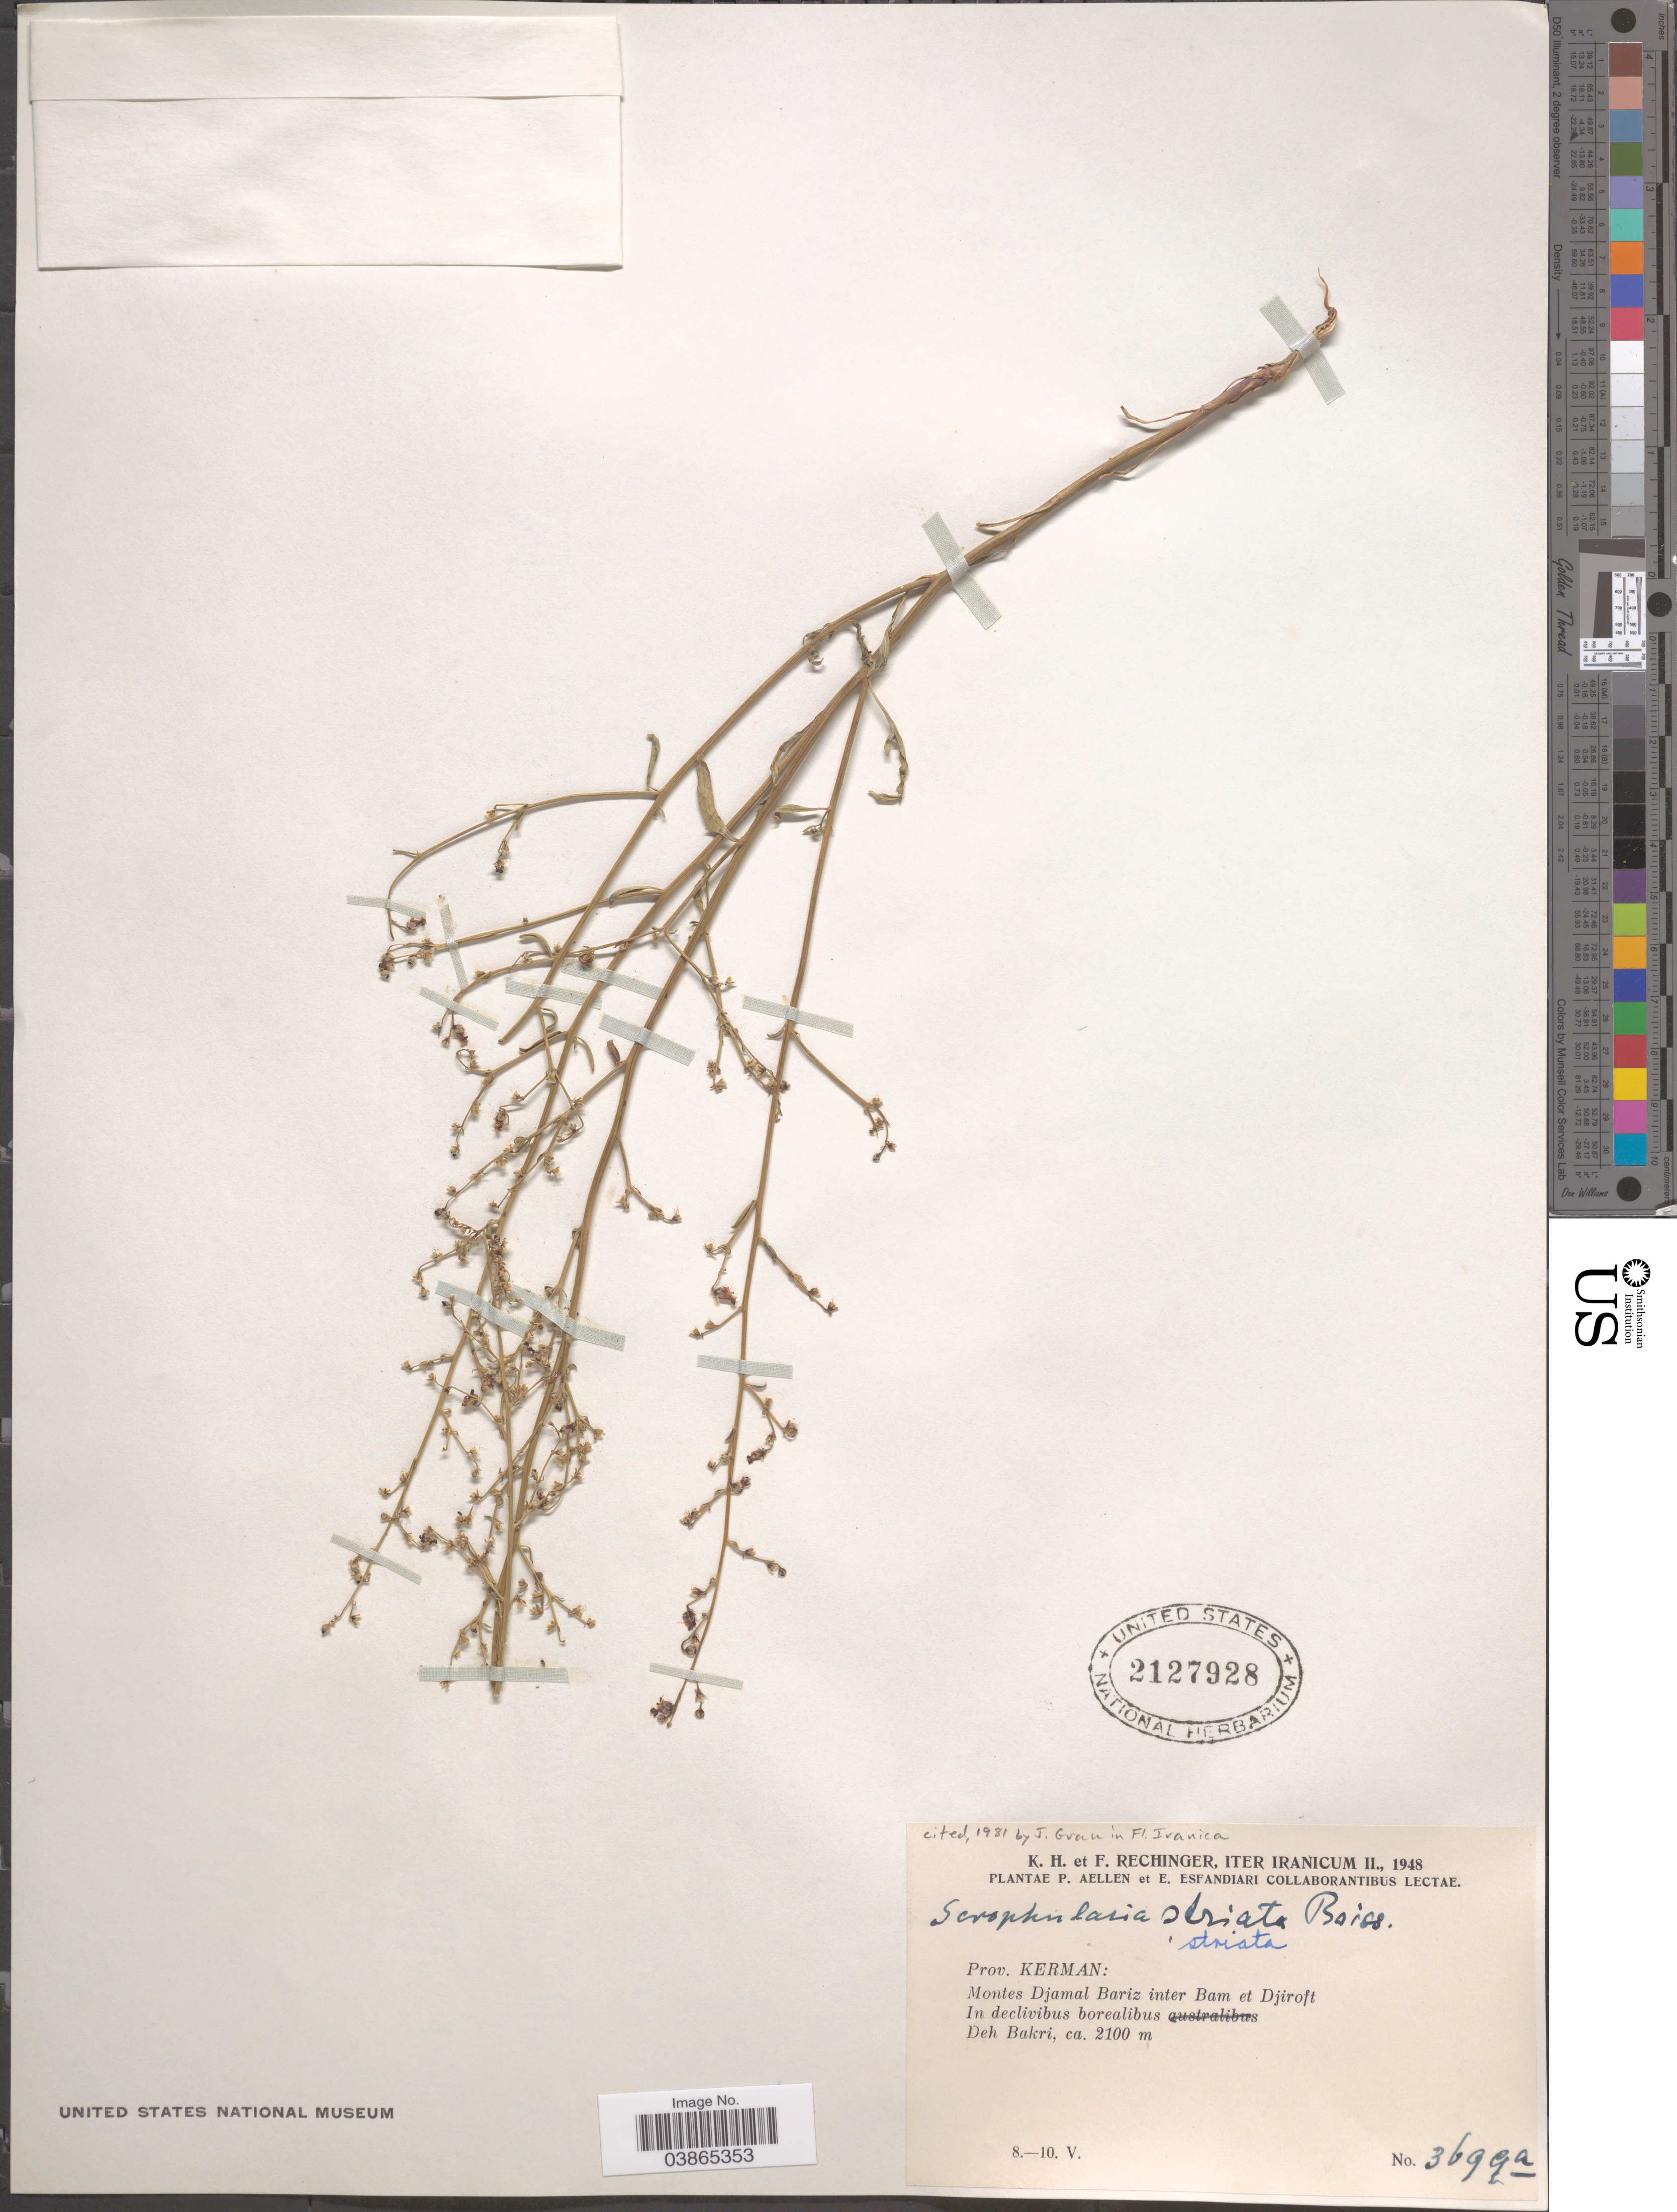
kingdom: Plantae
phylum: Tracheophyta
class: Magnoliopsida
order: Lamiales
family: Scrophulariaceae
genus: Scrophularia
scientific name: Scrophularia striata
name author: Boiss.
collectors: K. H. Rechinger & F. Rechinger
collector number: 3699a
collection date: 1948-05-08/1948-05-10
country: Iran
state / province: Kerman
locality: Montes Djamal Bariz inter Bam et Djiroft. In declivibus borealibus Deh Bakri.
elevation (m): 2100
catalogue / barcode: US 2127928